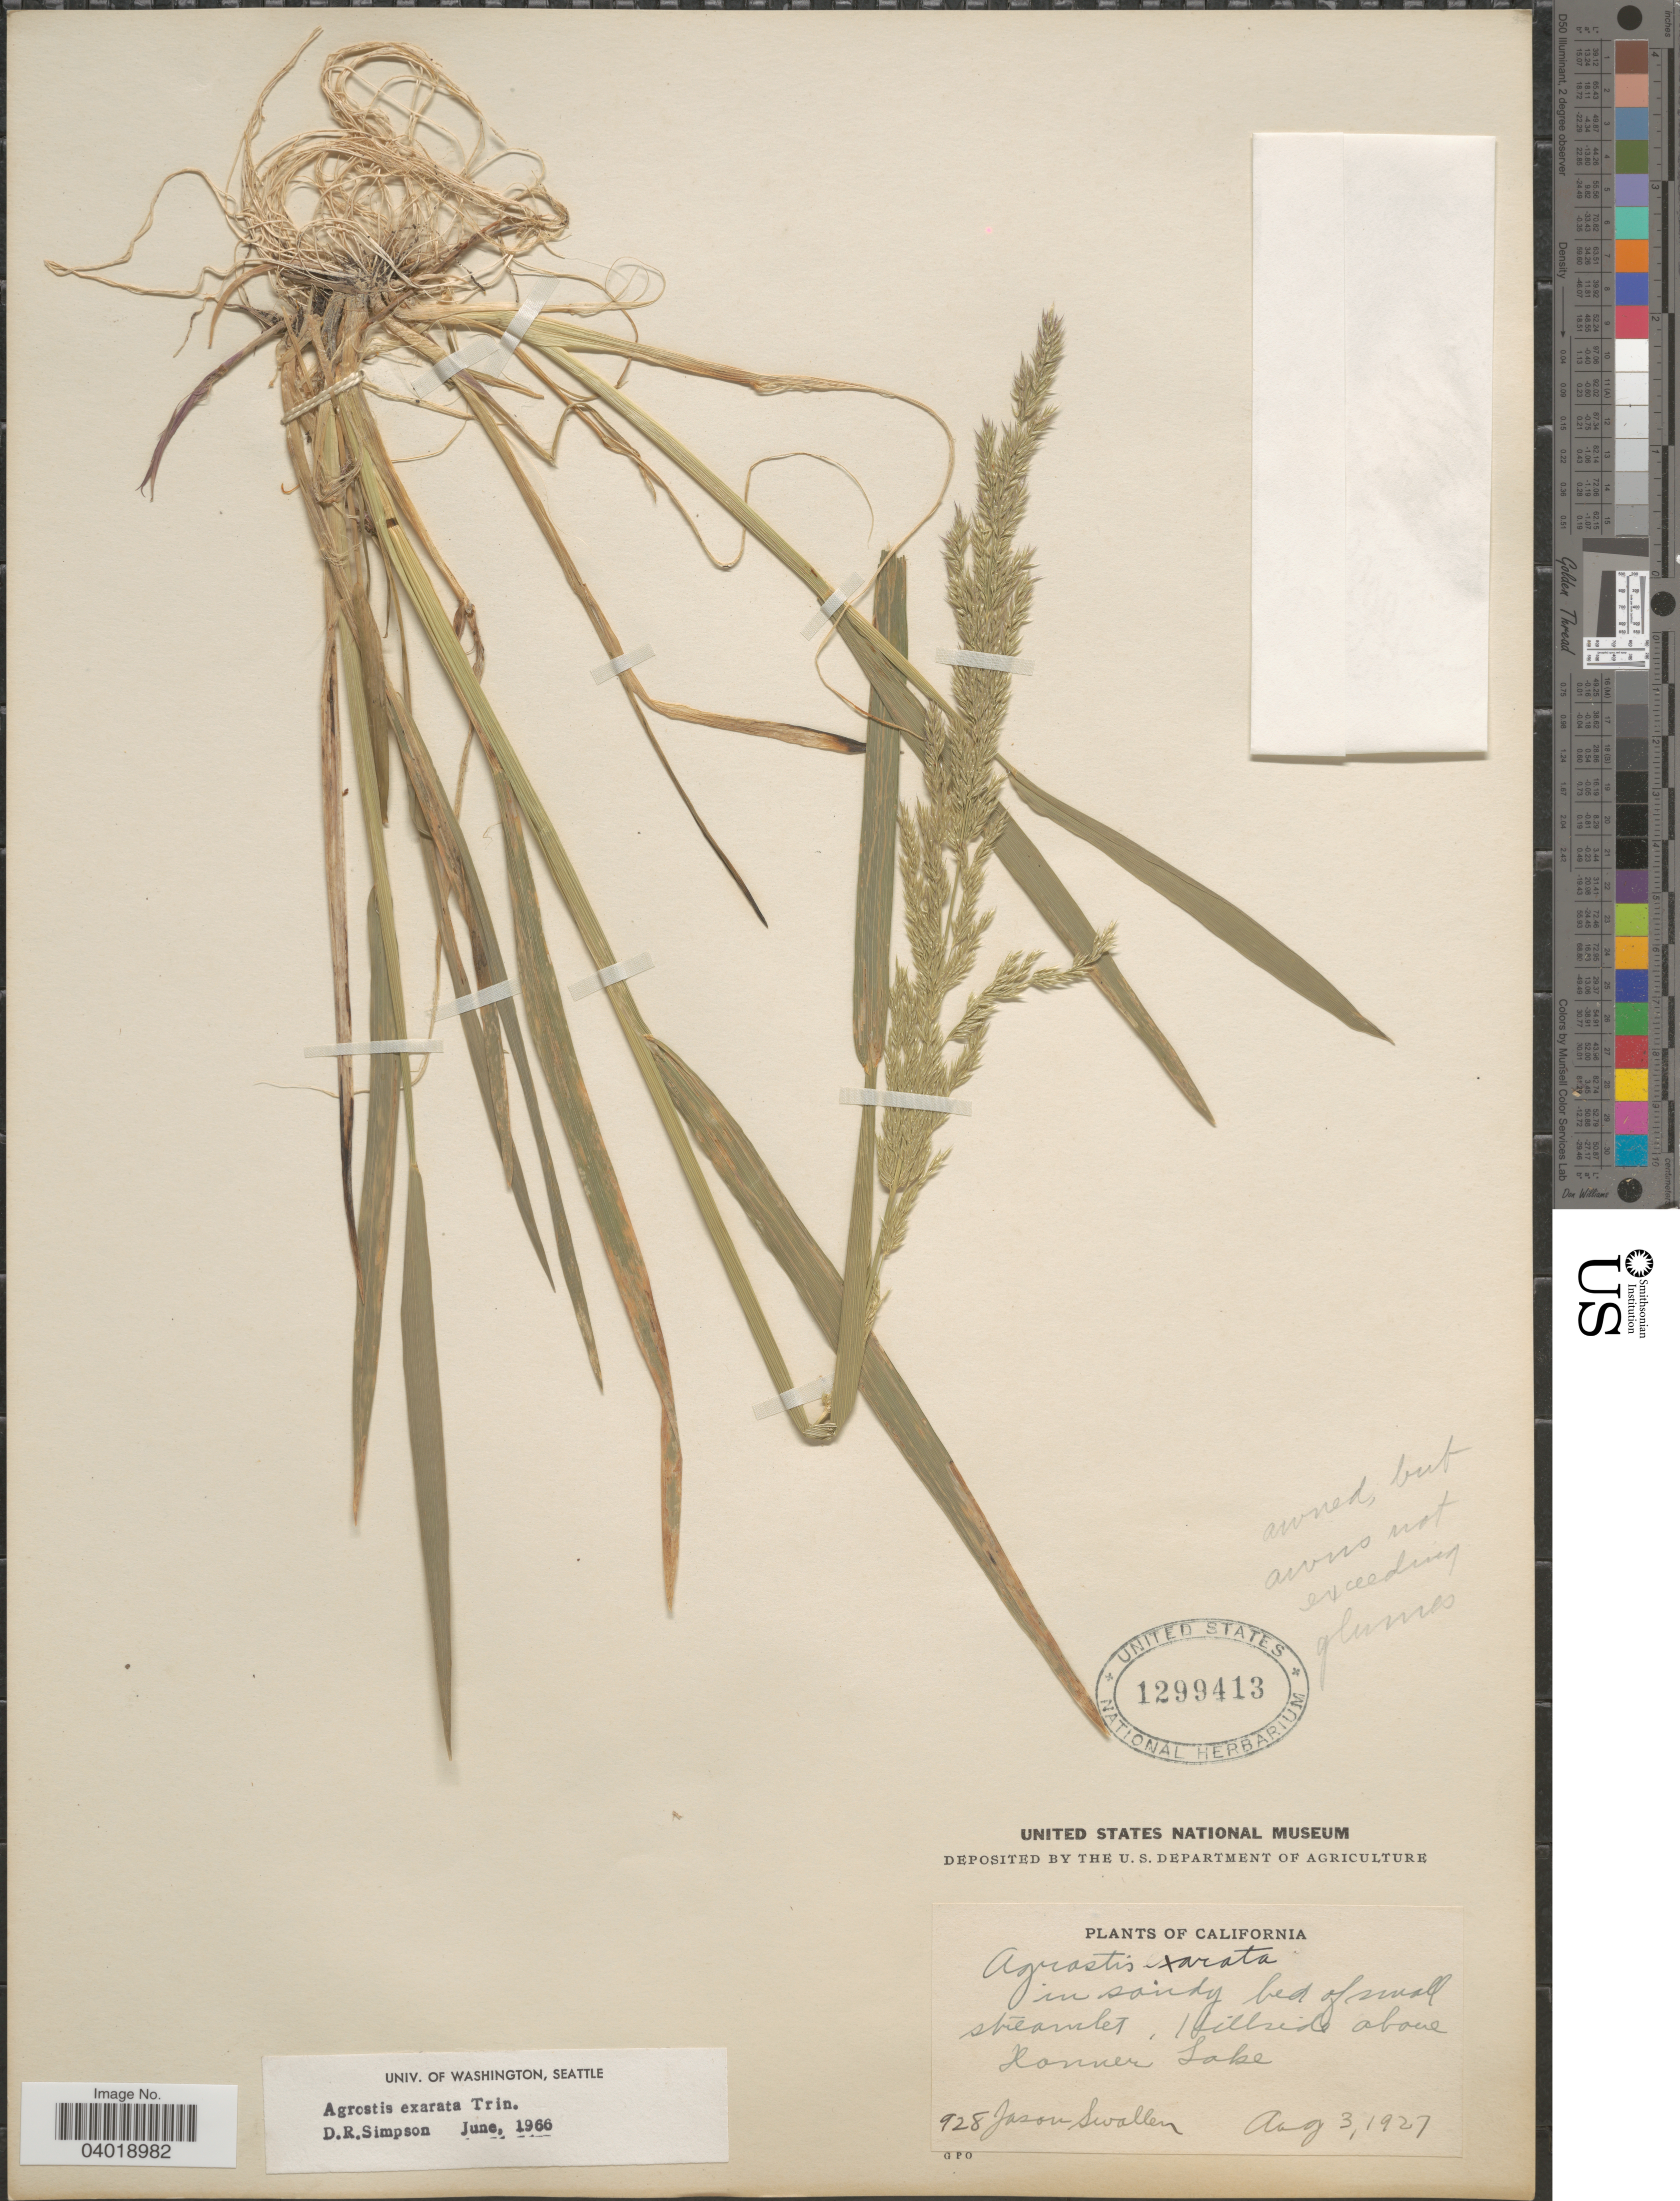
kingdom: Plantae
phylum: Tracheophyta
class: Liliopsida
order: Poales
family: Poaceae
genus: Agrostis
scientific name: Agrostis exarata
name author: Trin.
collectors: J. R. Swallen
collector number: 928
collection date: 1927-08-03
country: United States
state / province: California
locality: Hillside above Donner Lake.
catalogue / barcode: US 1299413